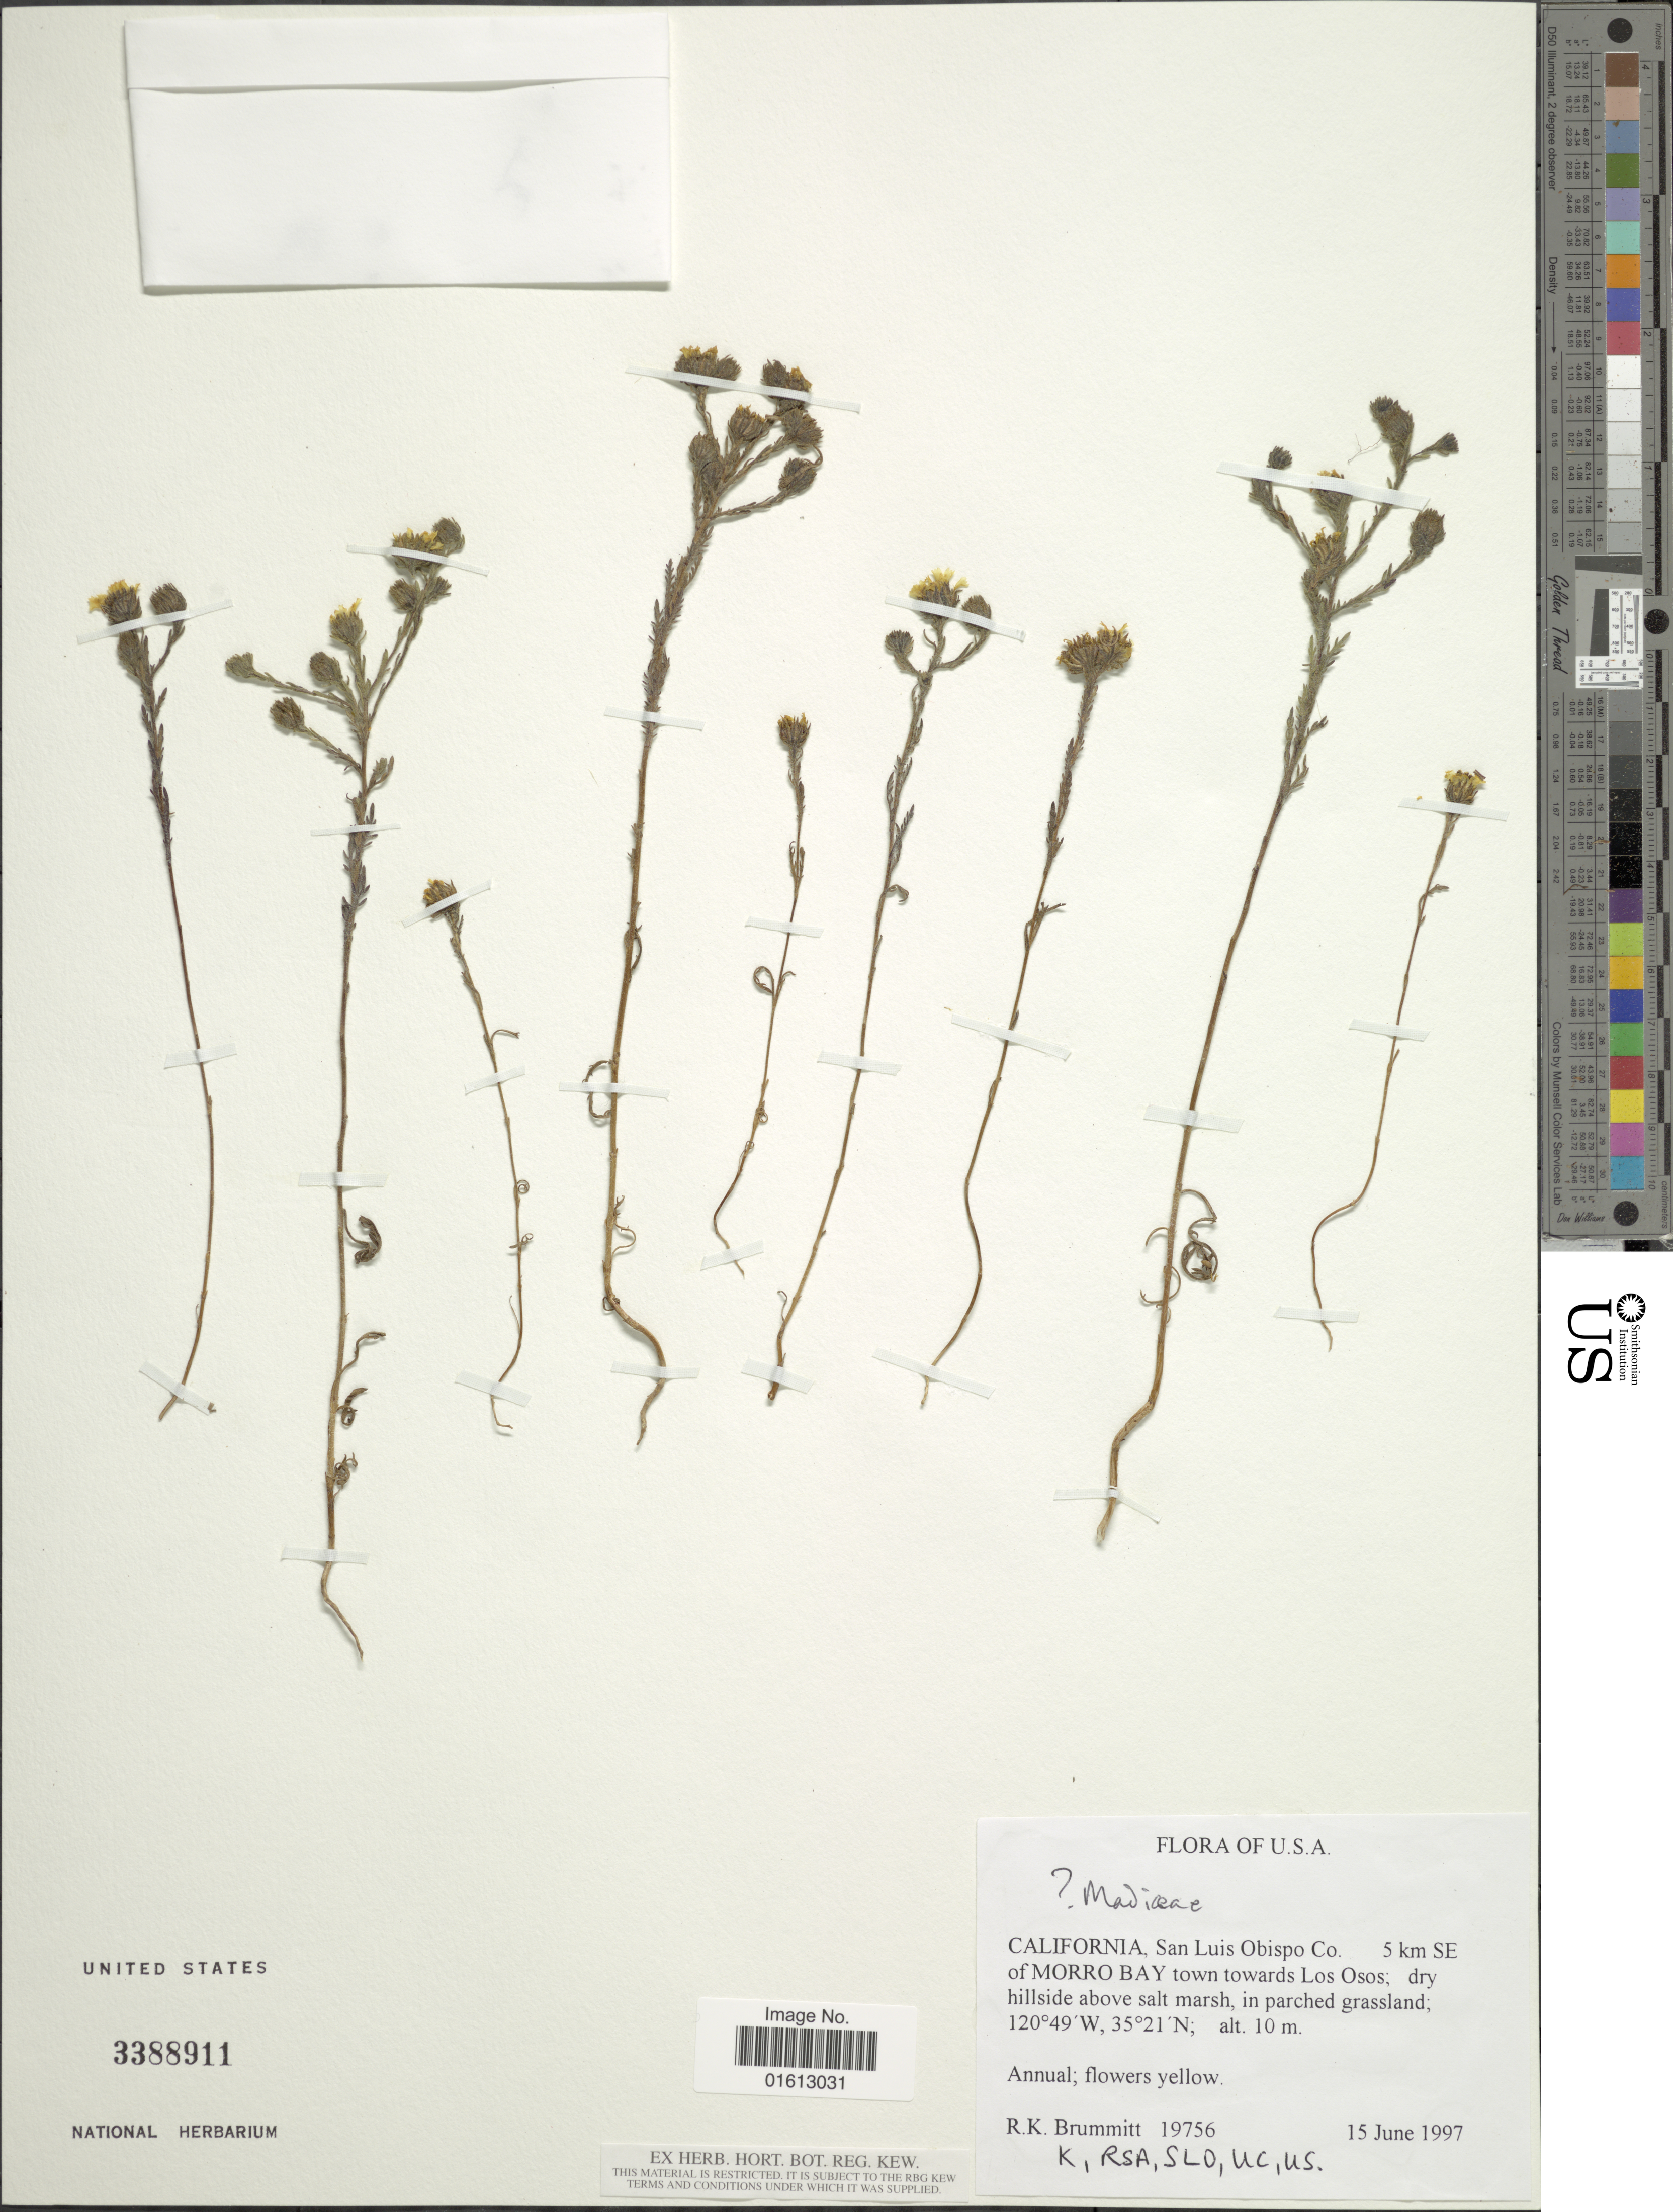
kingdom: Plantae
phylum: Tracheophyta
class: Magnoliopsida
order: Asterales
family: Asteraceae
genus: Madia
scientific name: Madia sp.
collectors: R. K. Brummitt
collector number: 19756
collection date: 1997-06-15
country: United States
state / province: California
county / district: San Luis Obispo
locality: U.S.A., California, San Luis Obispo Co. 5 km SE of Morro Bay town towards Los Osos.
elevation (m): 10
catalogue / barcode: US 3388911